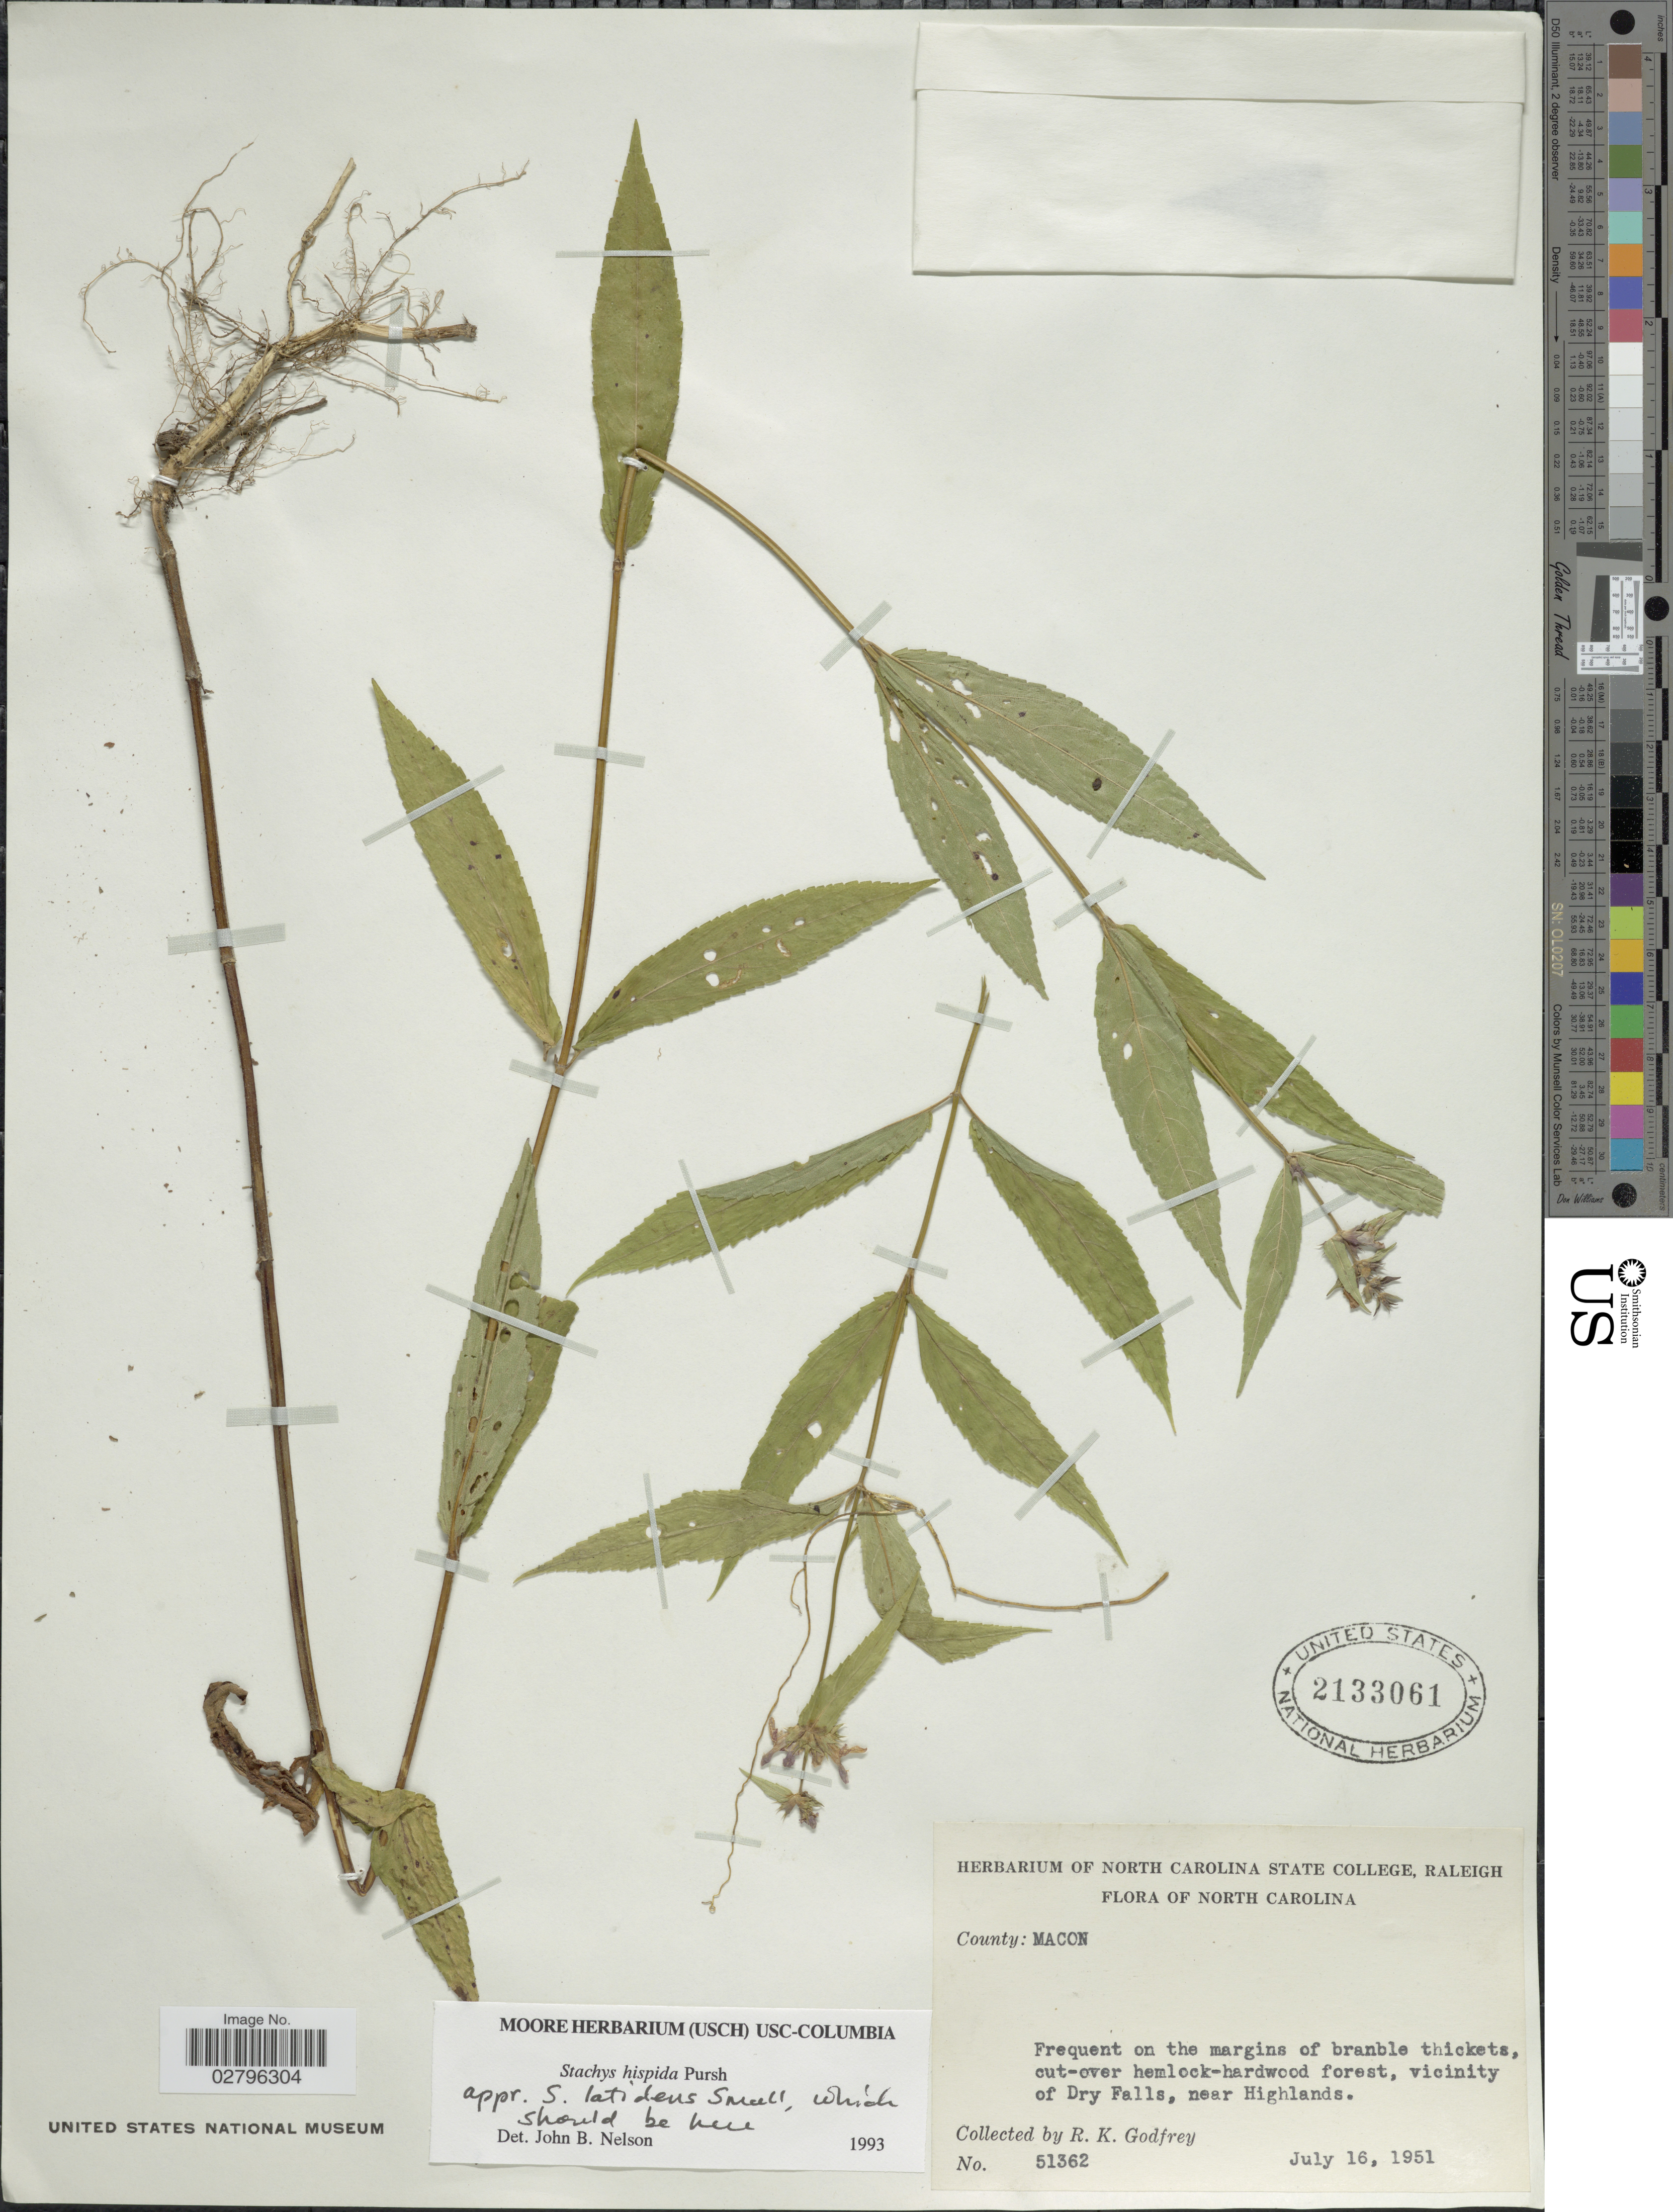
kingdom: Plantae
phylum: Tracheophyta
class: Magnoliopsida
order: Lamiales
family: Lamiaceae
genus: Stachys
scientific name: Stachys hispida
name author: Pursh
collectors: R. K. Godfrey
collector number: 51362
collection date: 1951-07-16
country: United States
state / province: North Carolina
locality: County: Macon. Vicinity of Dry Falls, near Highlands.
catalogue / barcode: US 2133061